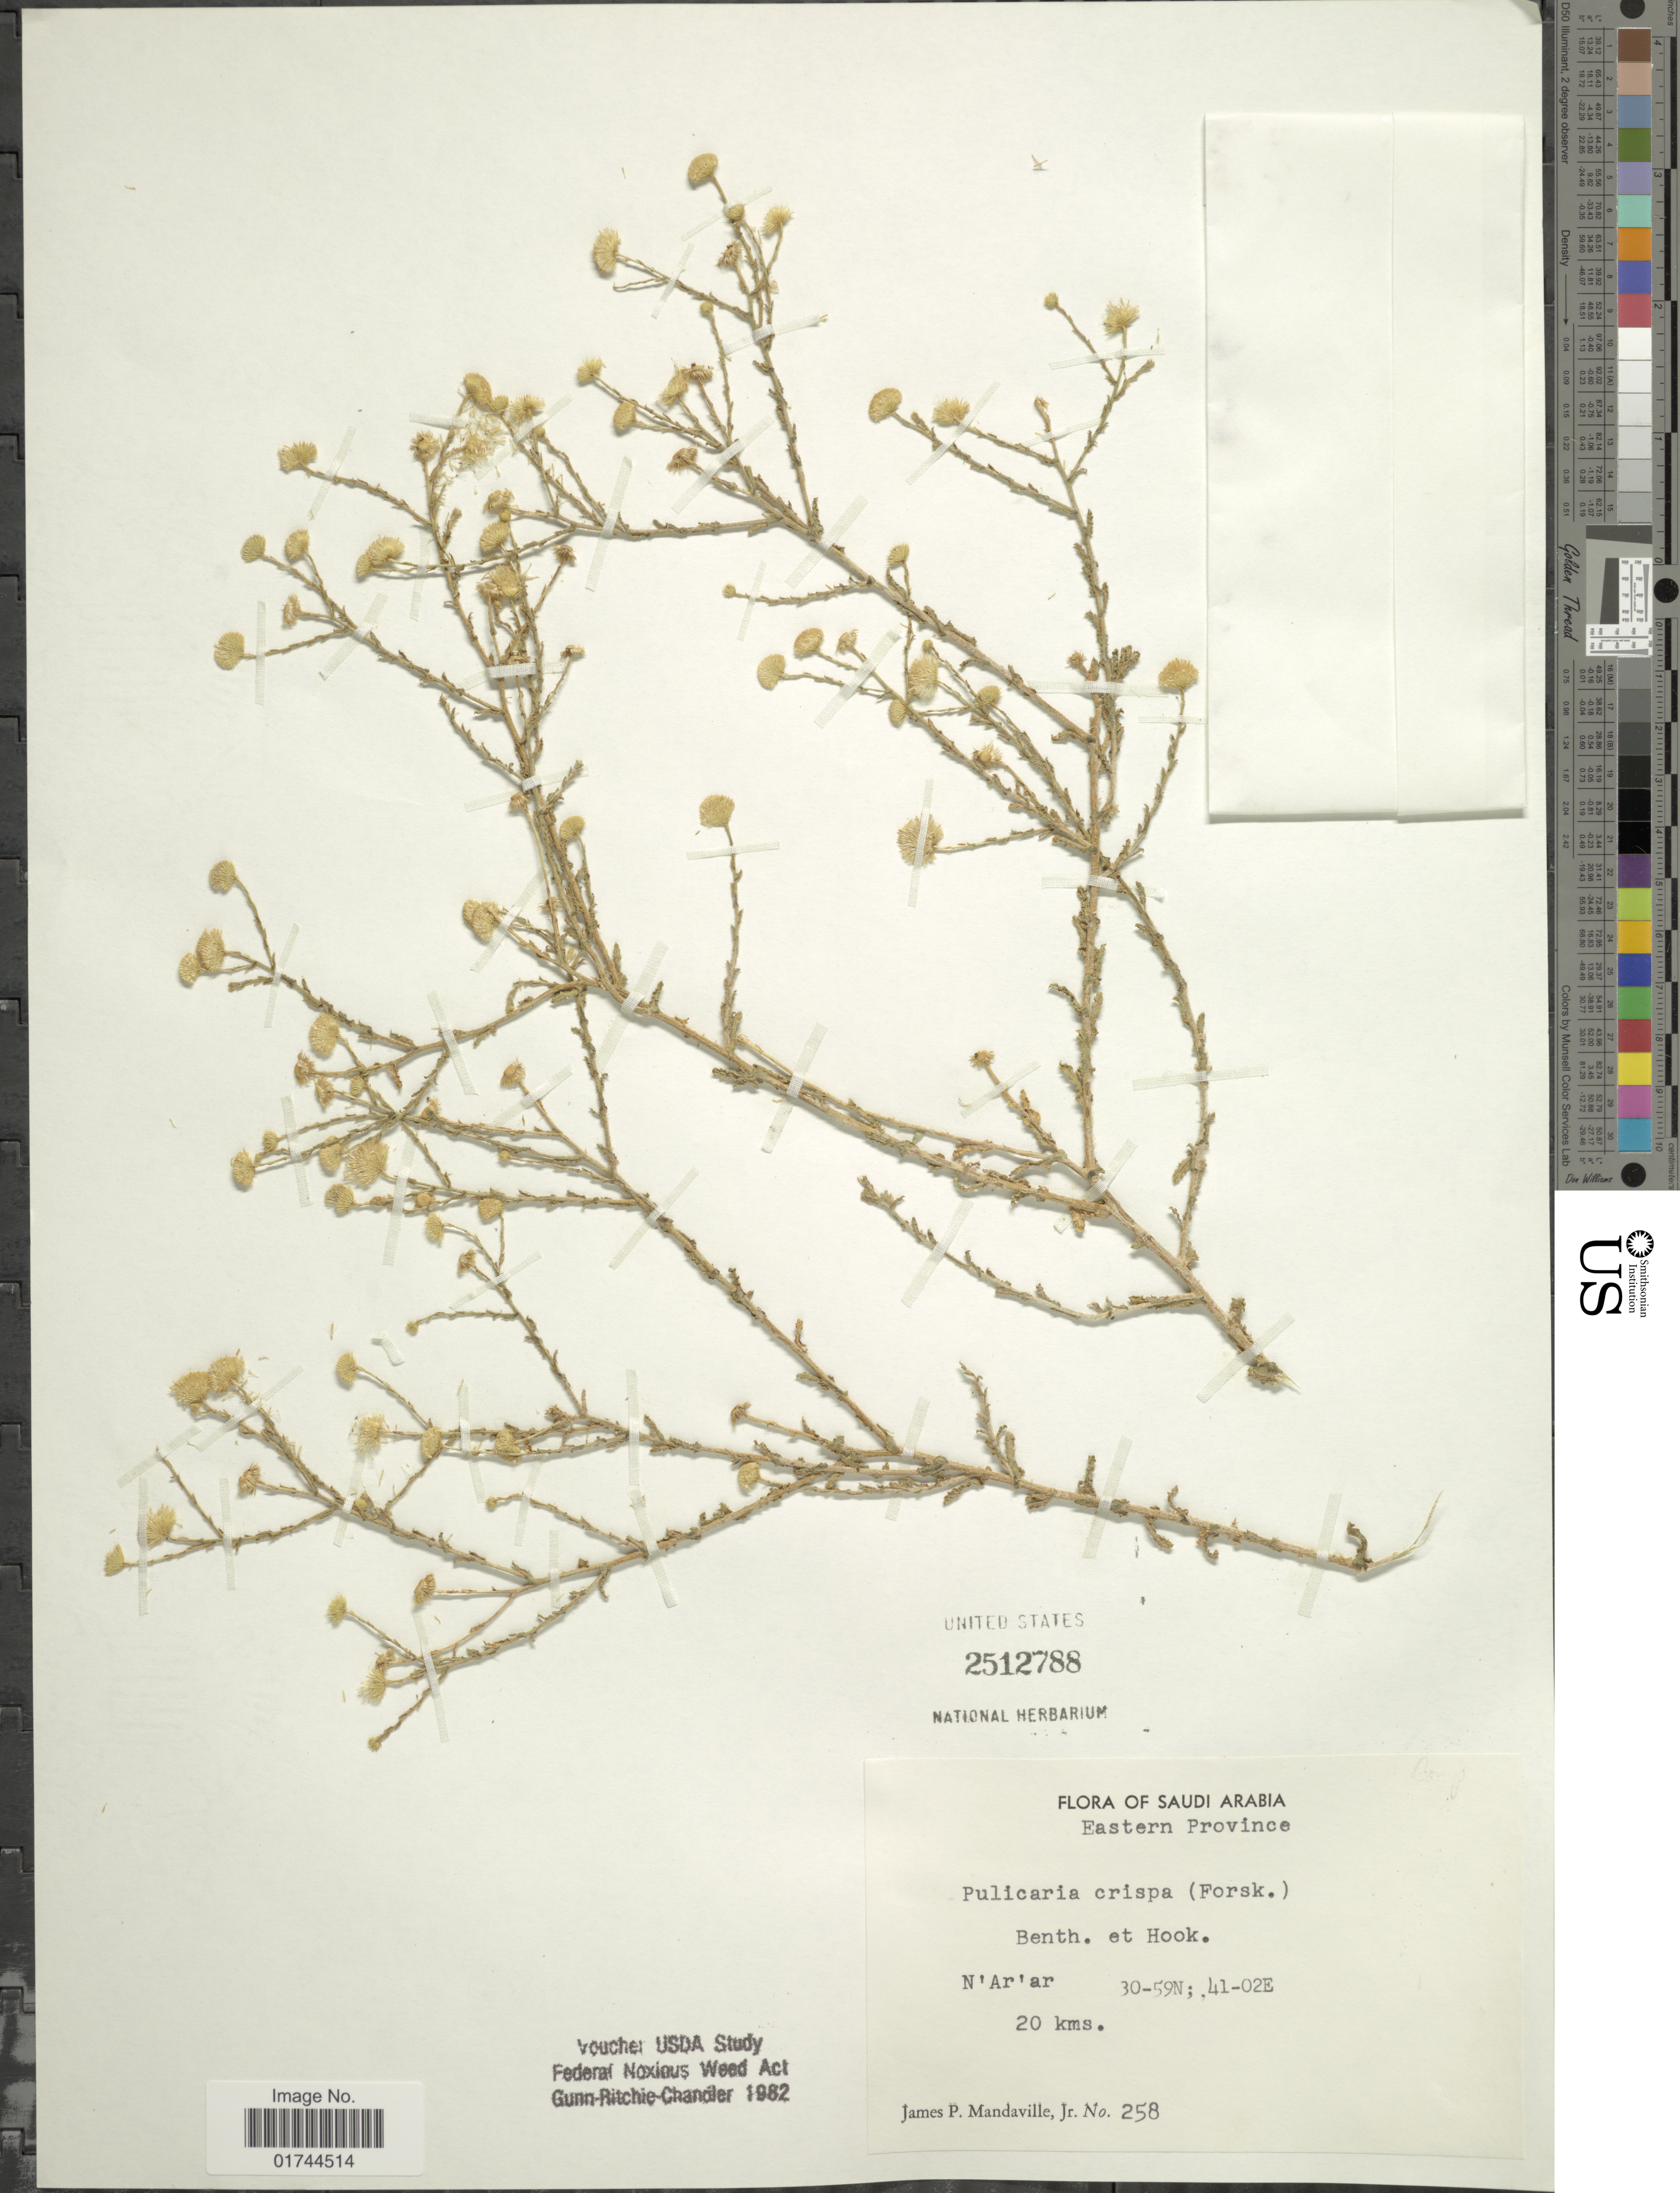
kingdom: Plantae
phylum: Tracheophyta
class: Magnoliopsida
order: Asterales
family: Asteraceae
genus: Pulicaria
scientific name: Pulicaria crispa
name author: Sch. Bip.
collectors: J. Mandaville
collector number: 258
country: Saudi Arabia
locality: Eastern Province, N'Ar'ar, 20 kms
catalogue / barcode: US 2512788